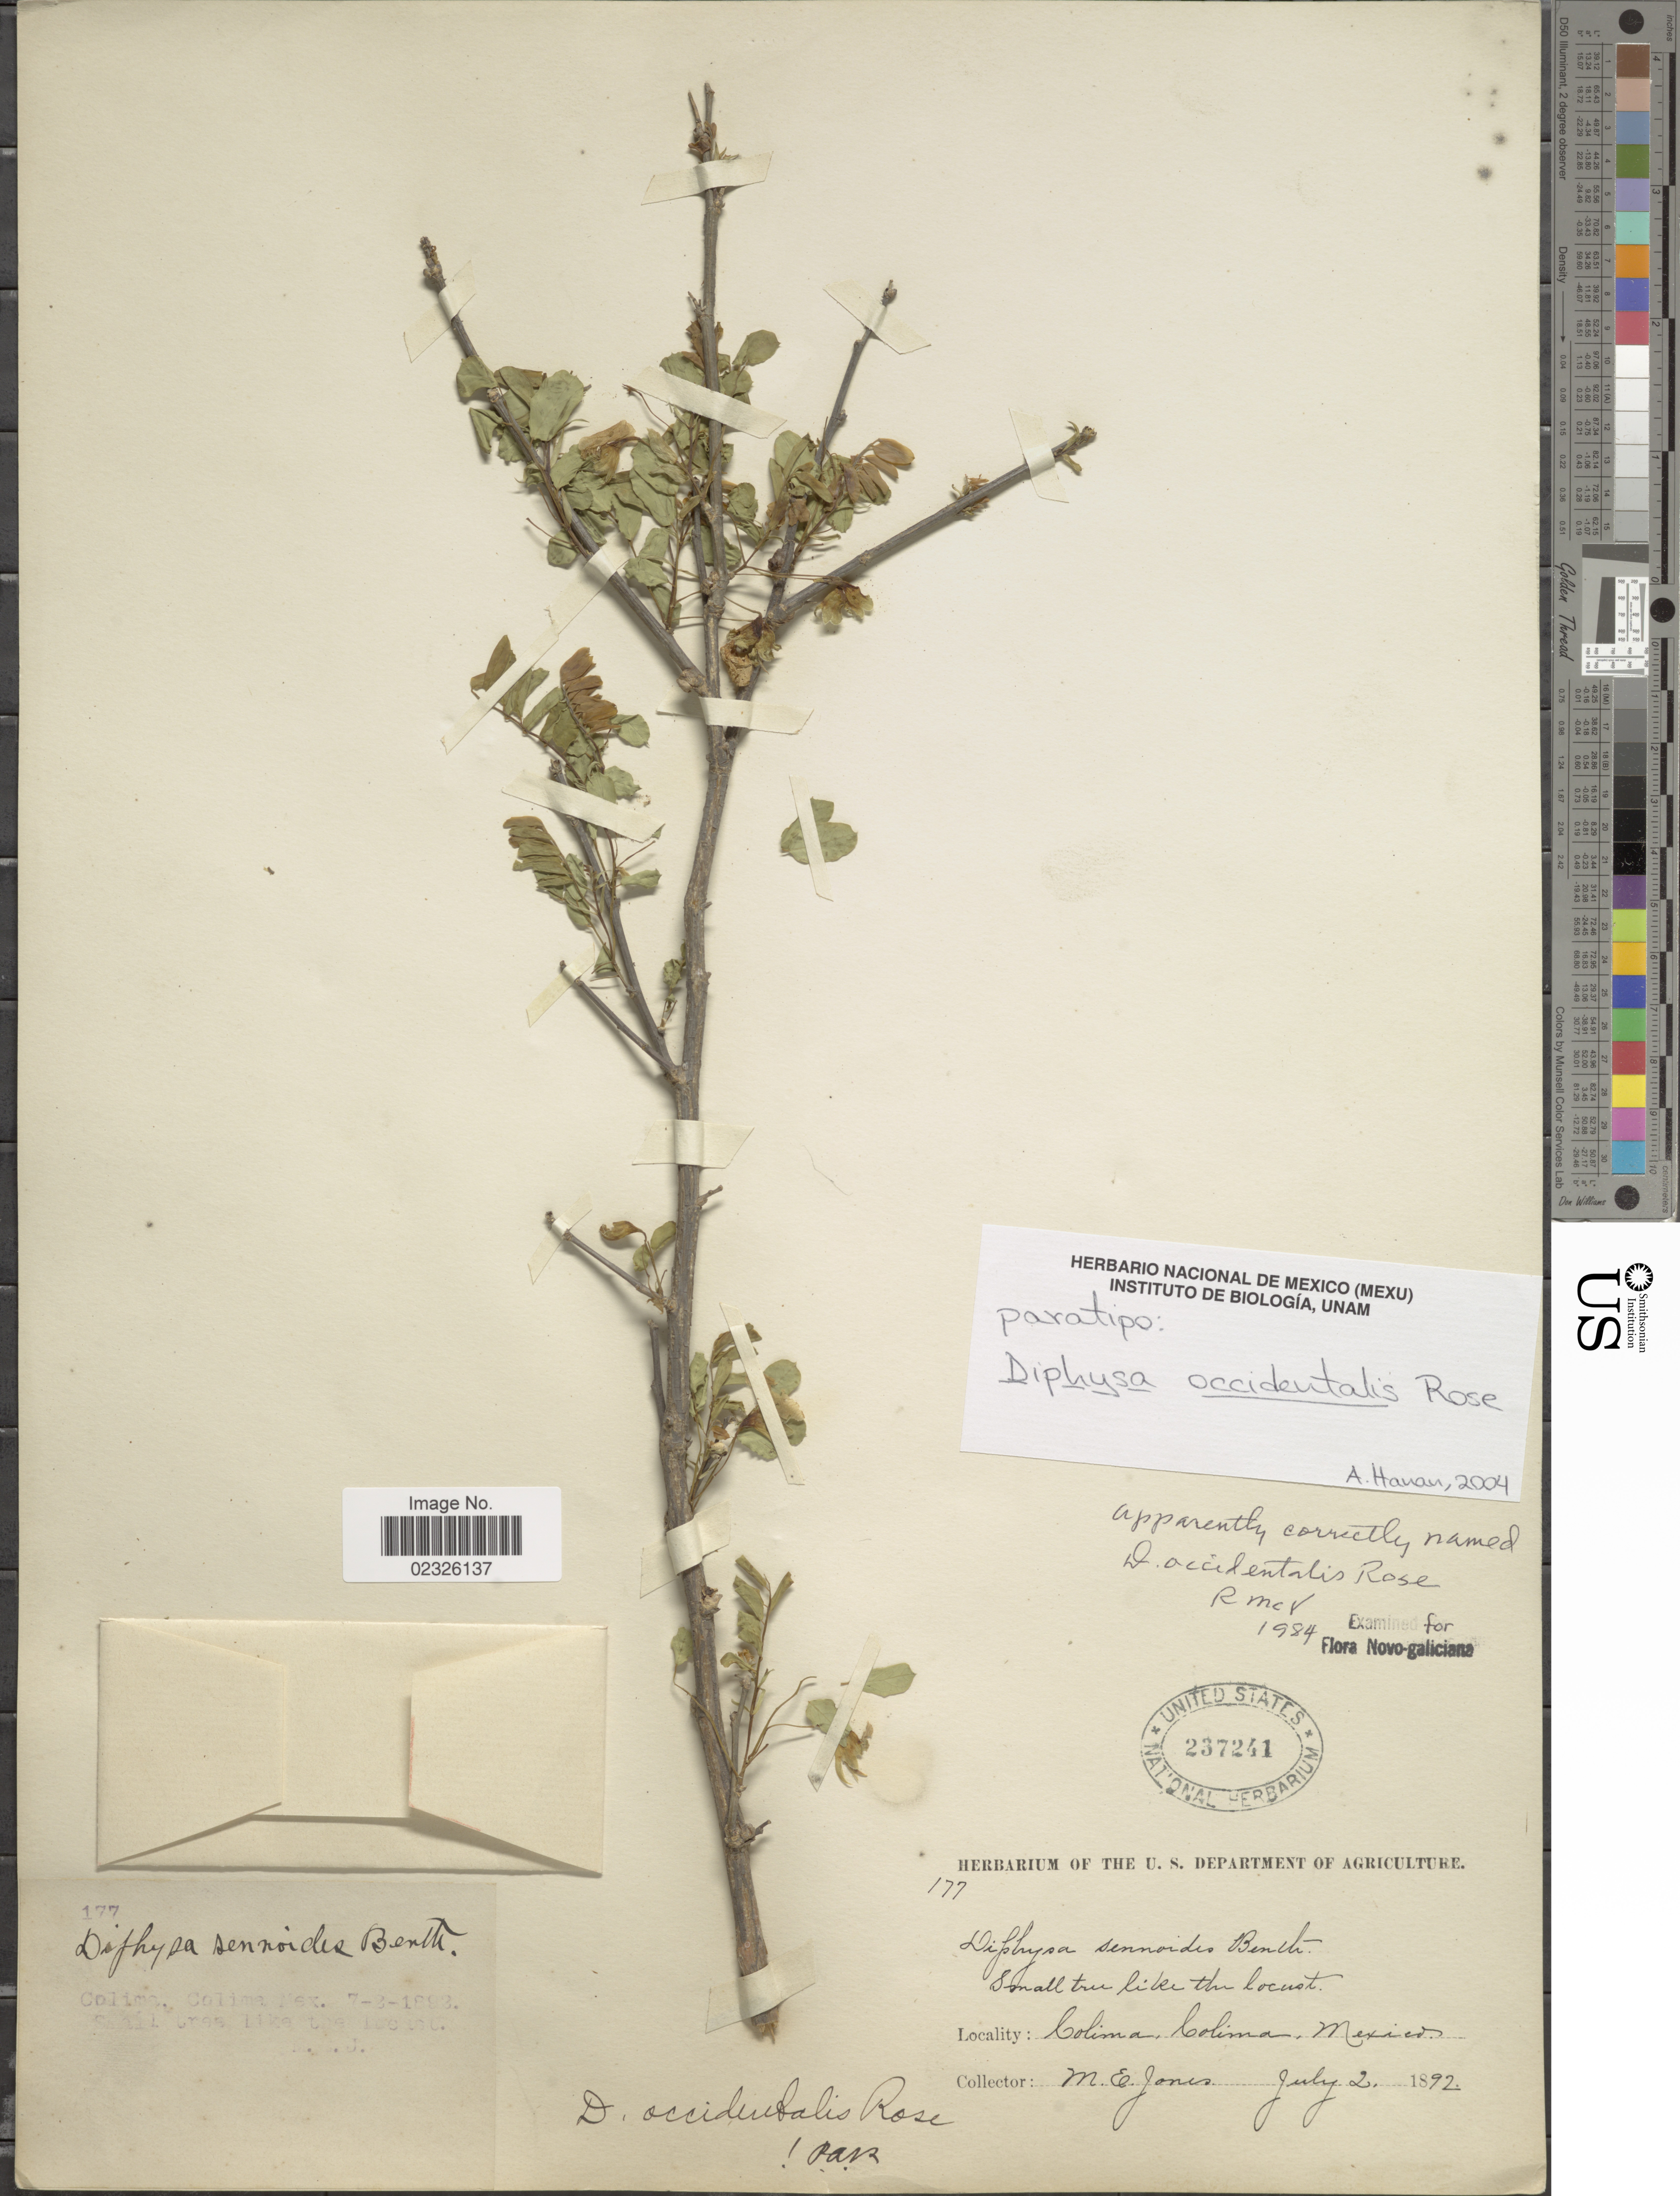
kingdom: Plantae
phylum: Tracheophyta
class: Magnoliopsida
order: Fabales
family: Fabaceae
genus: Diphysa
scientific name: Diphysa occidentalis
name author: Rose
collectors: M. E. Jones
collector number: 177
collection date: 1892-07-02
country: Mexico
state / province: Colima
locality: Colima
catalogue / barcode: US 237241